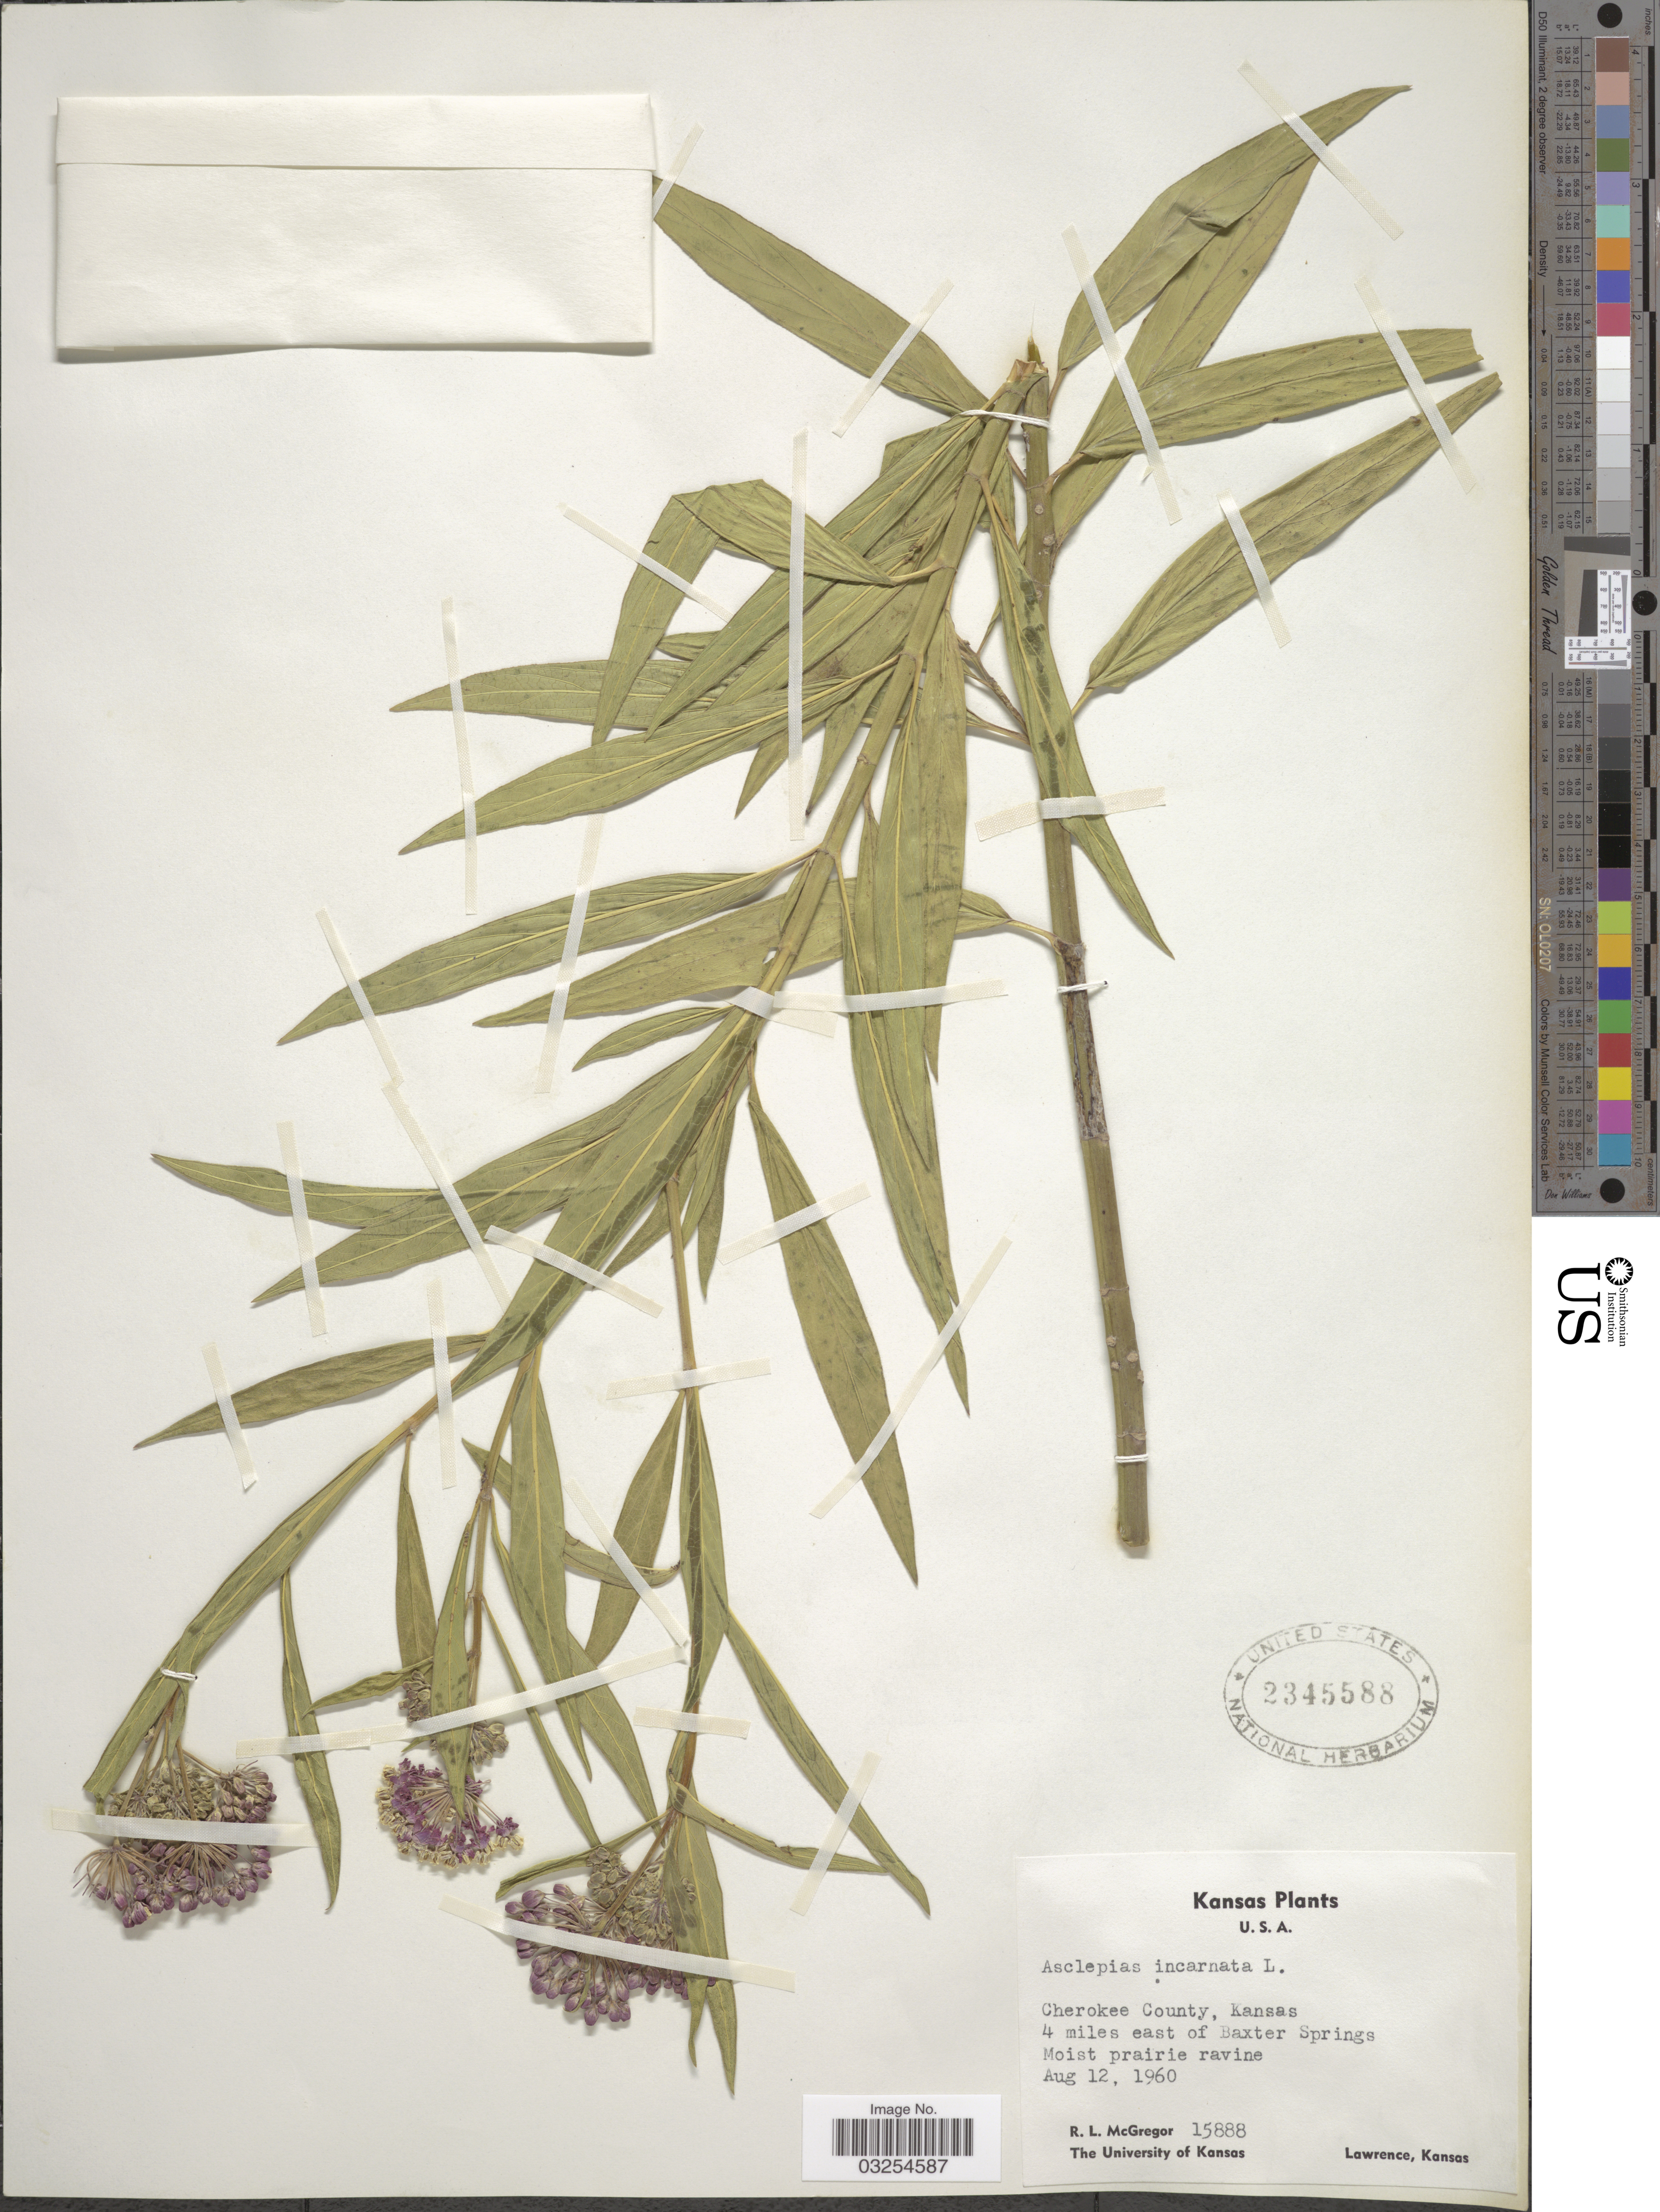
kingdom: Plantae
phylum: Tracheophyta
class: Magnoliopsida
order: Gentianales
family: Apocynaceae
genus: Asclepias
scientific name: Asclepias incarnata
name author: L.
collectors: R. McGregor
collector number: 15888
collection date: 1960-08-12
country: United States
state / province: Kansas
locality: Cherokee County. 4 miles east of Baxter Springs.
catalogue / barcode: US 2345588